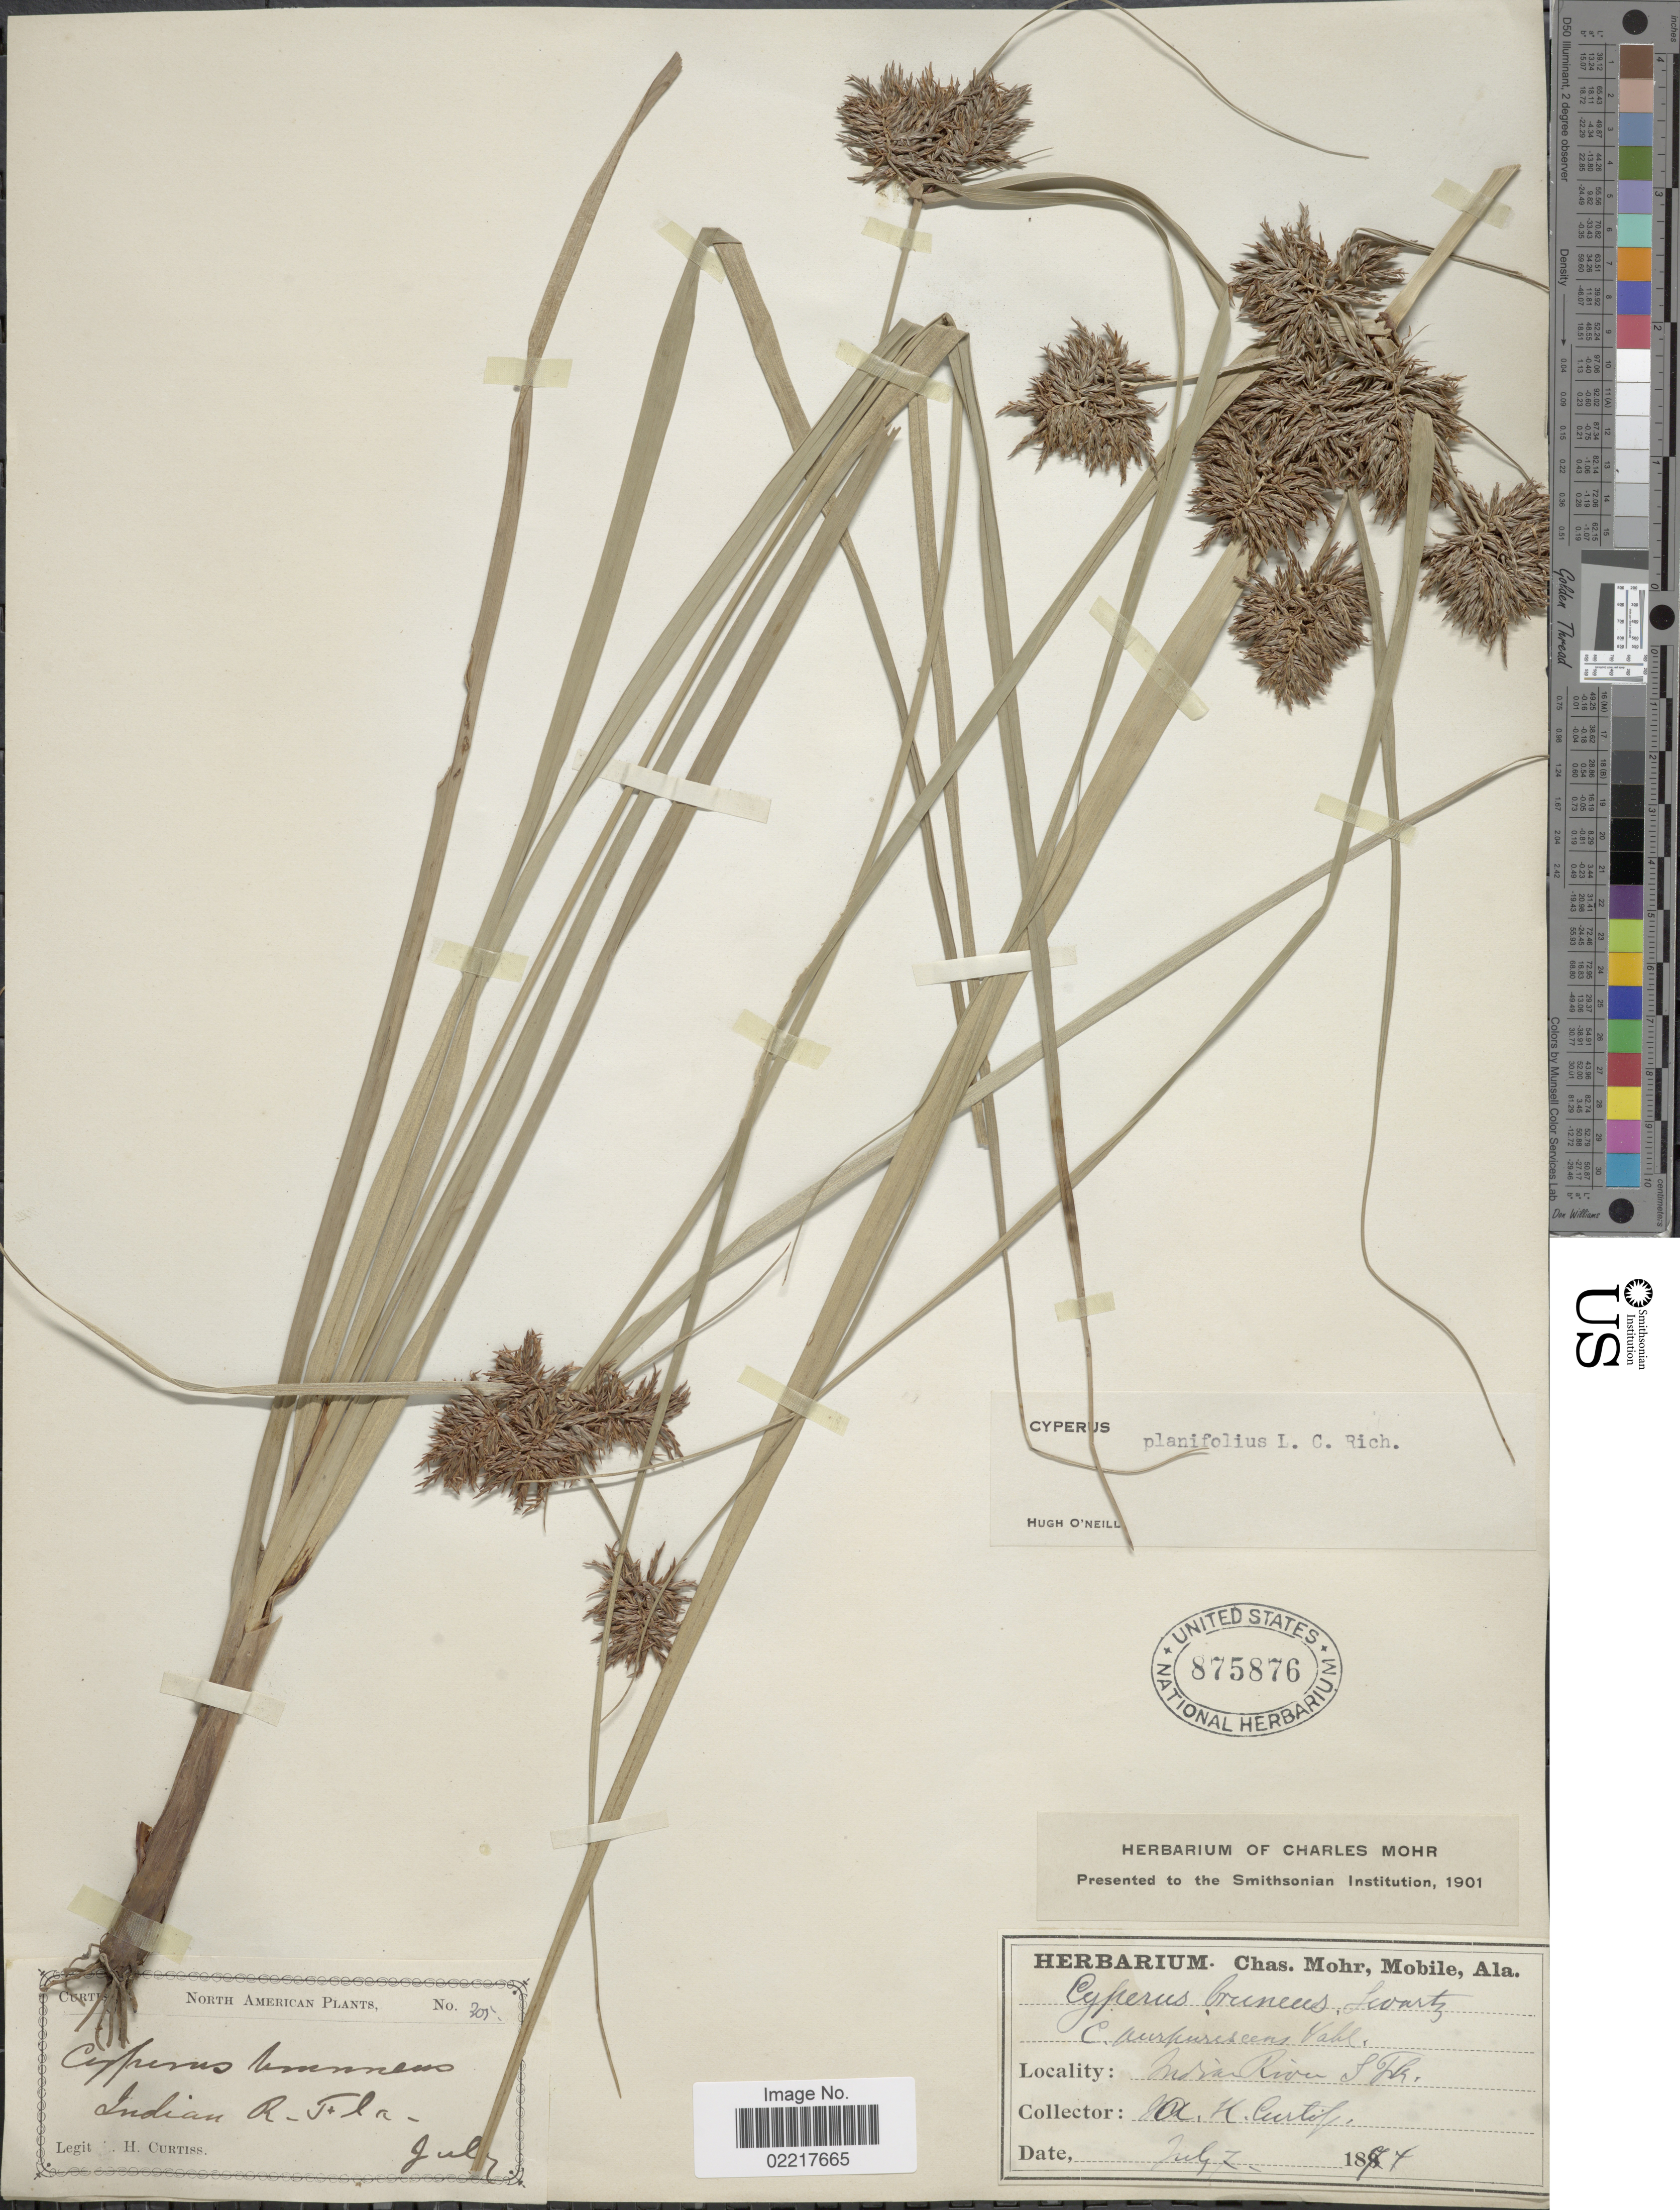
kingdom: Plantae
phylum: Tracheophyta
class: Liliopsida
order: Poales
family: Cyperaceae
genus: Cyperus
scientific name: Cyperus planifolius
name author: Rich.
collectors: A. H. Curtiss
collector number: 305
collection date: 1897-07-07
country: United States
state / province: Florida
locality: Indian River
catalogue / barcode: US 875876